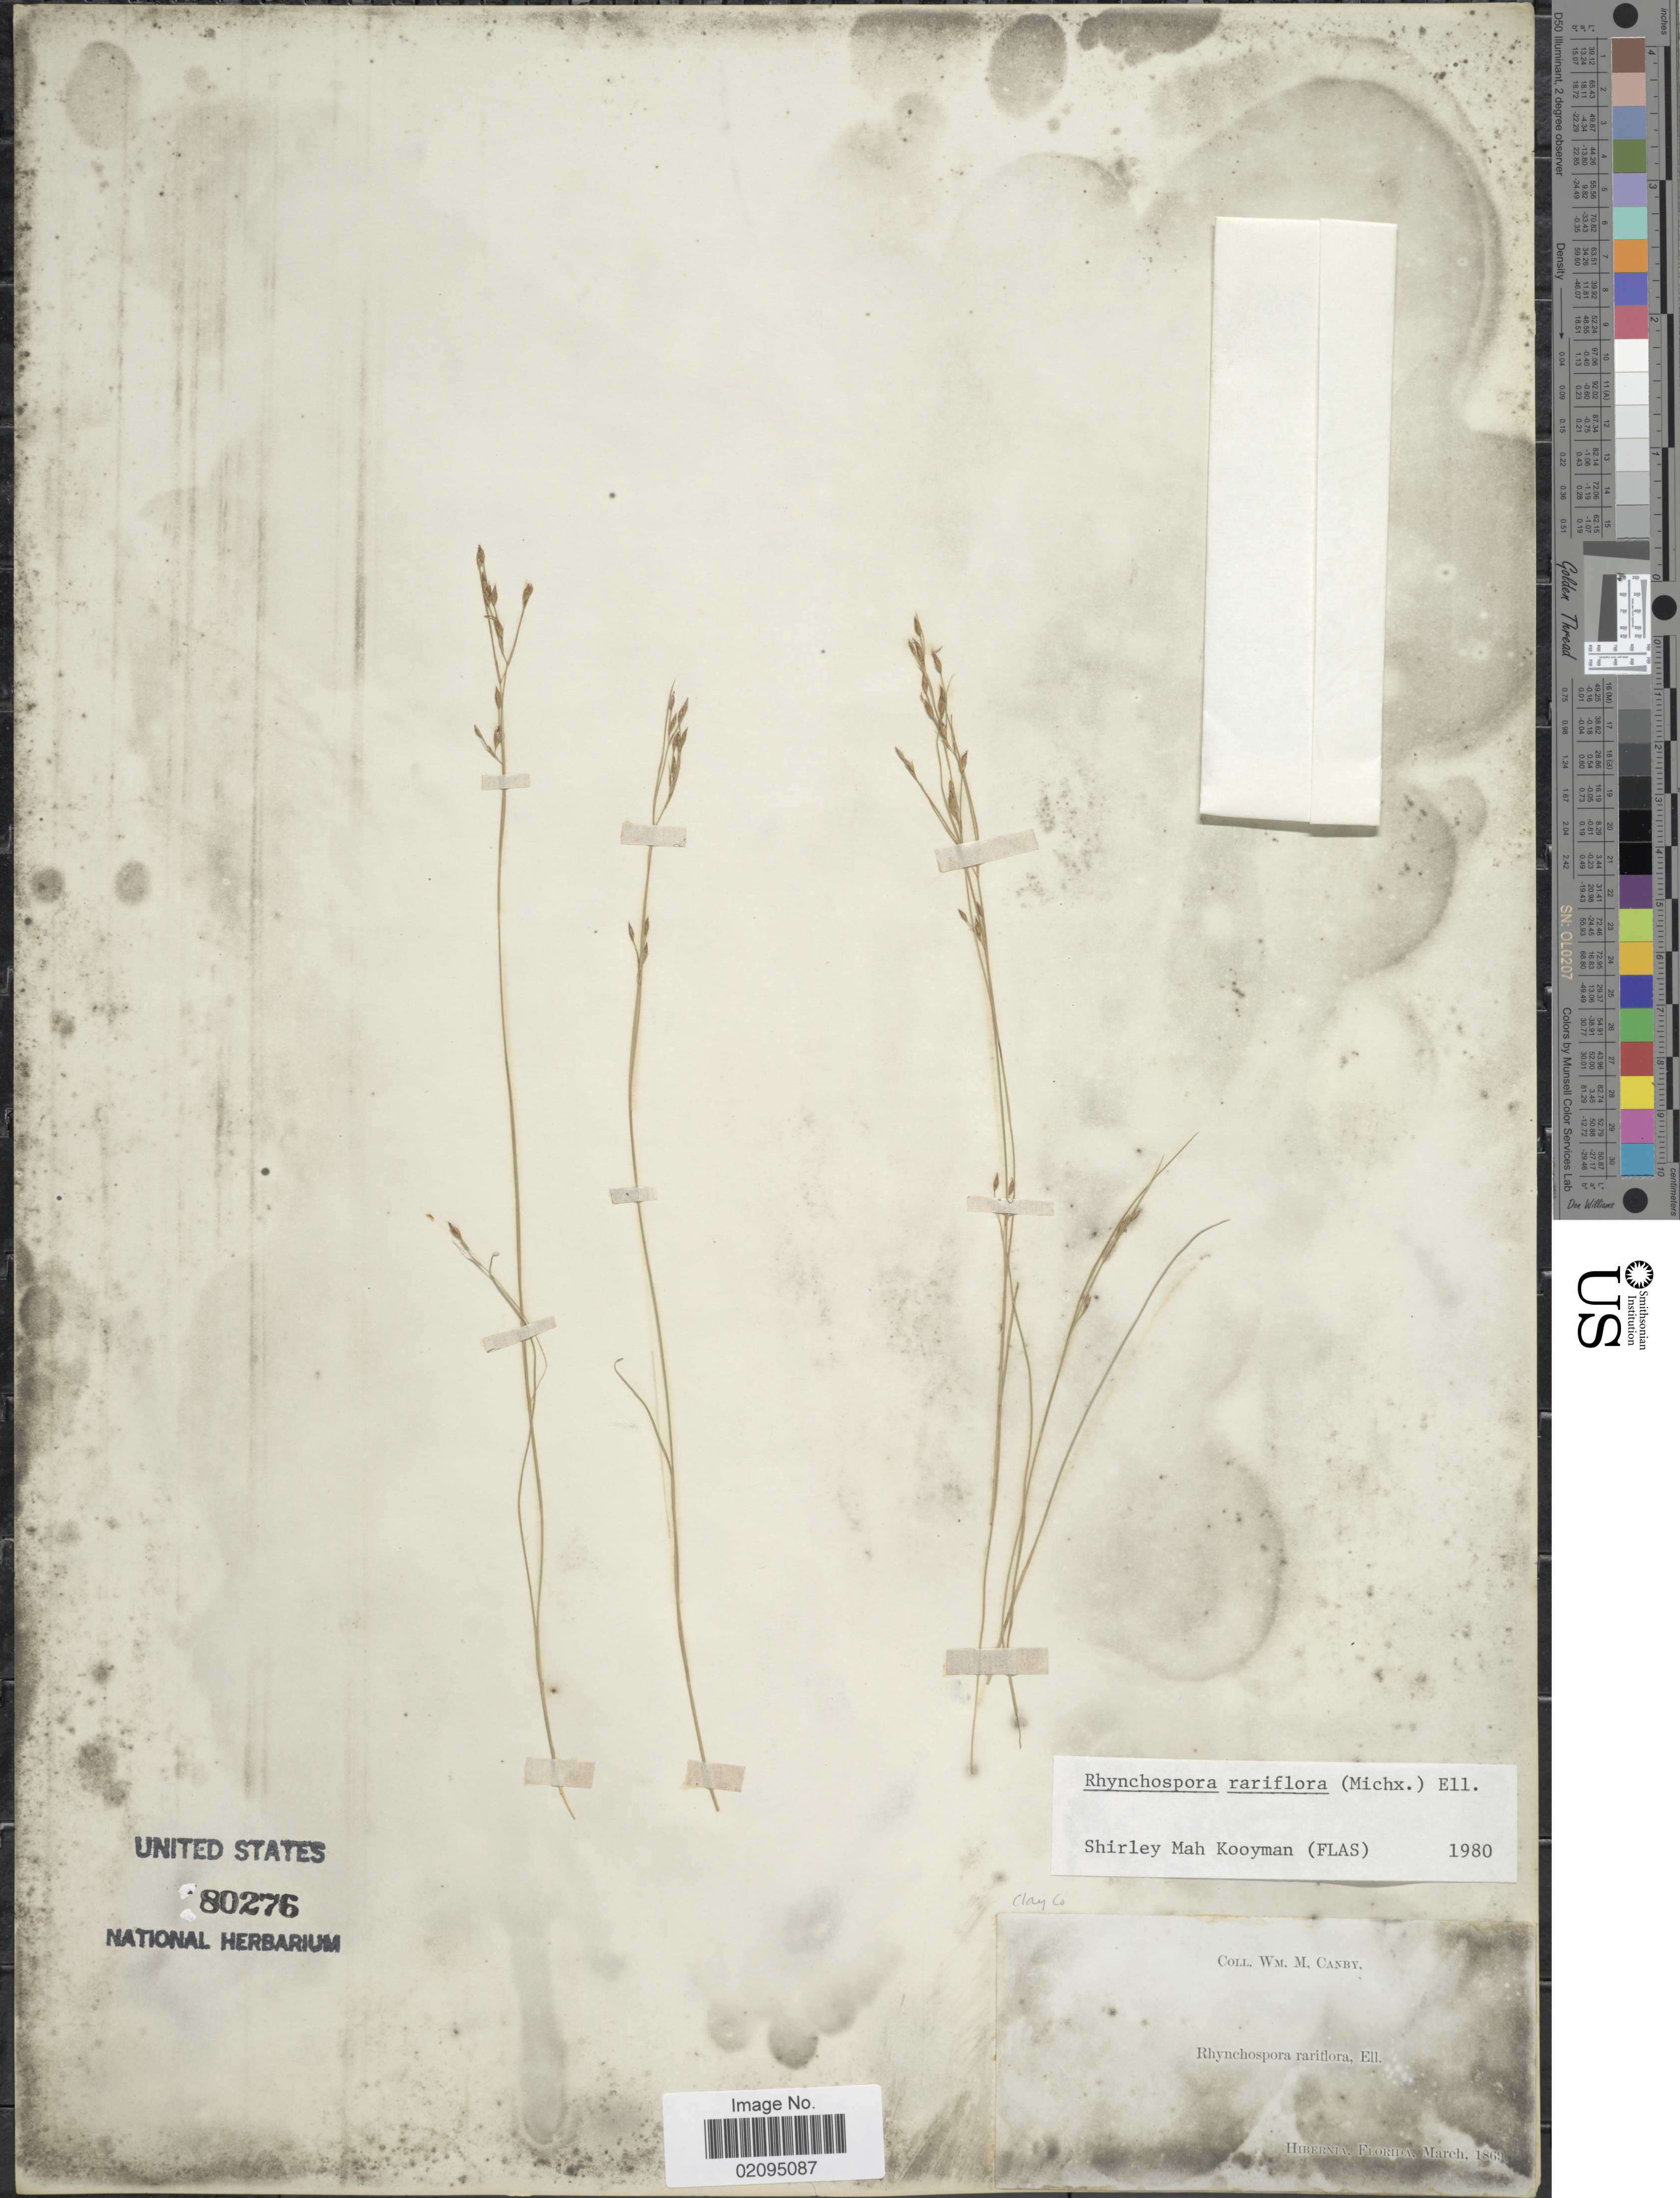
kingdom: Plantae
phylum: Tracheophyta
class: Liliopsida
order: Poales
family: Cyperaceae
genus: Rhynchospora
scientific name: Rhynchospora rariflora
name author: (Michx.) Elliott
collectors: W. M. Canby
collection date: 1869-03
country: United States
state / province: Florida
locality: Hibernia, Clay Co.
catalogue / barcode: US 82276